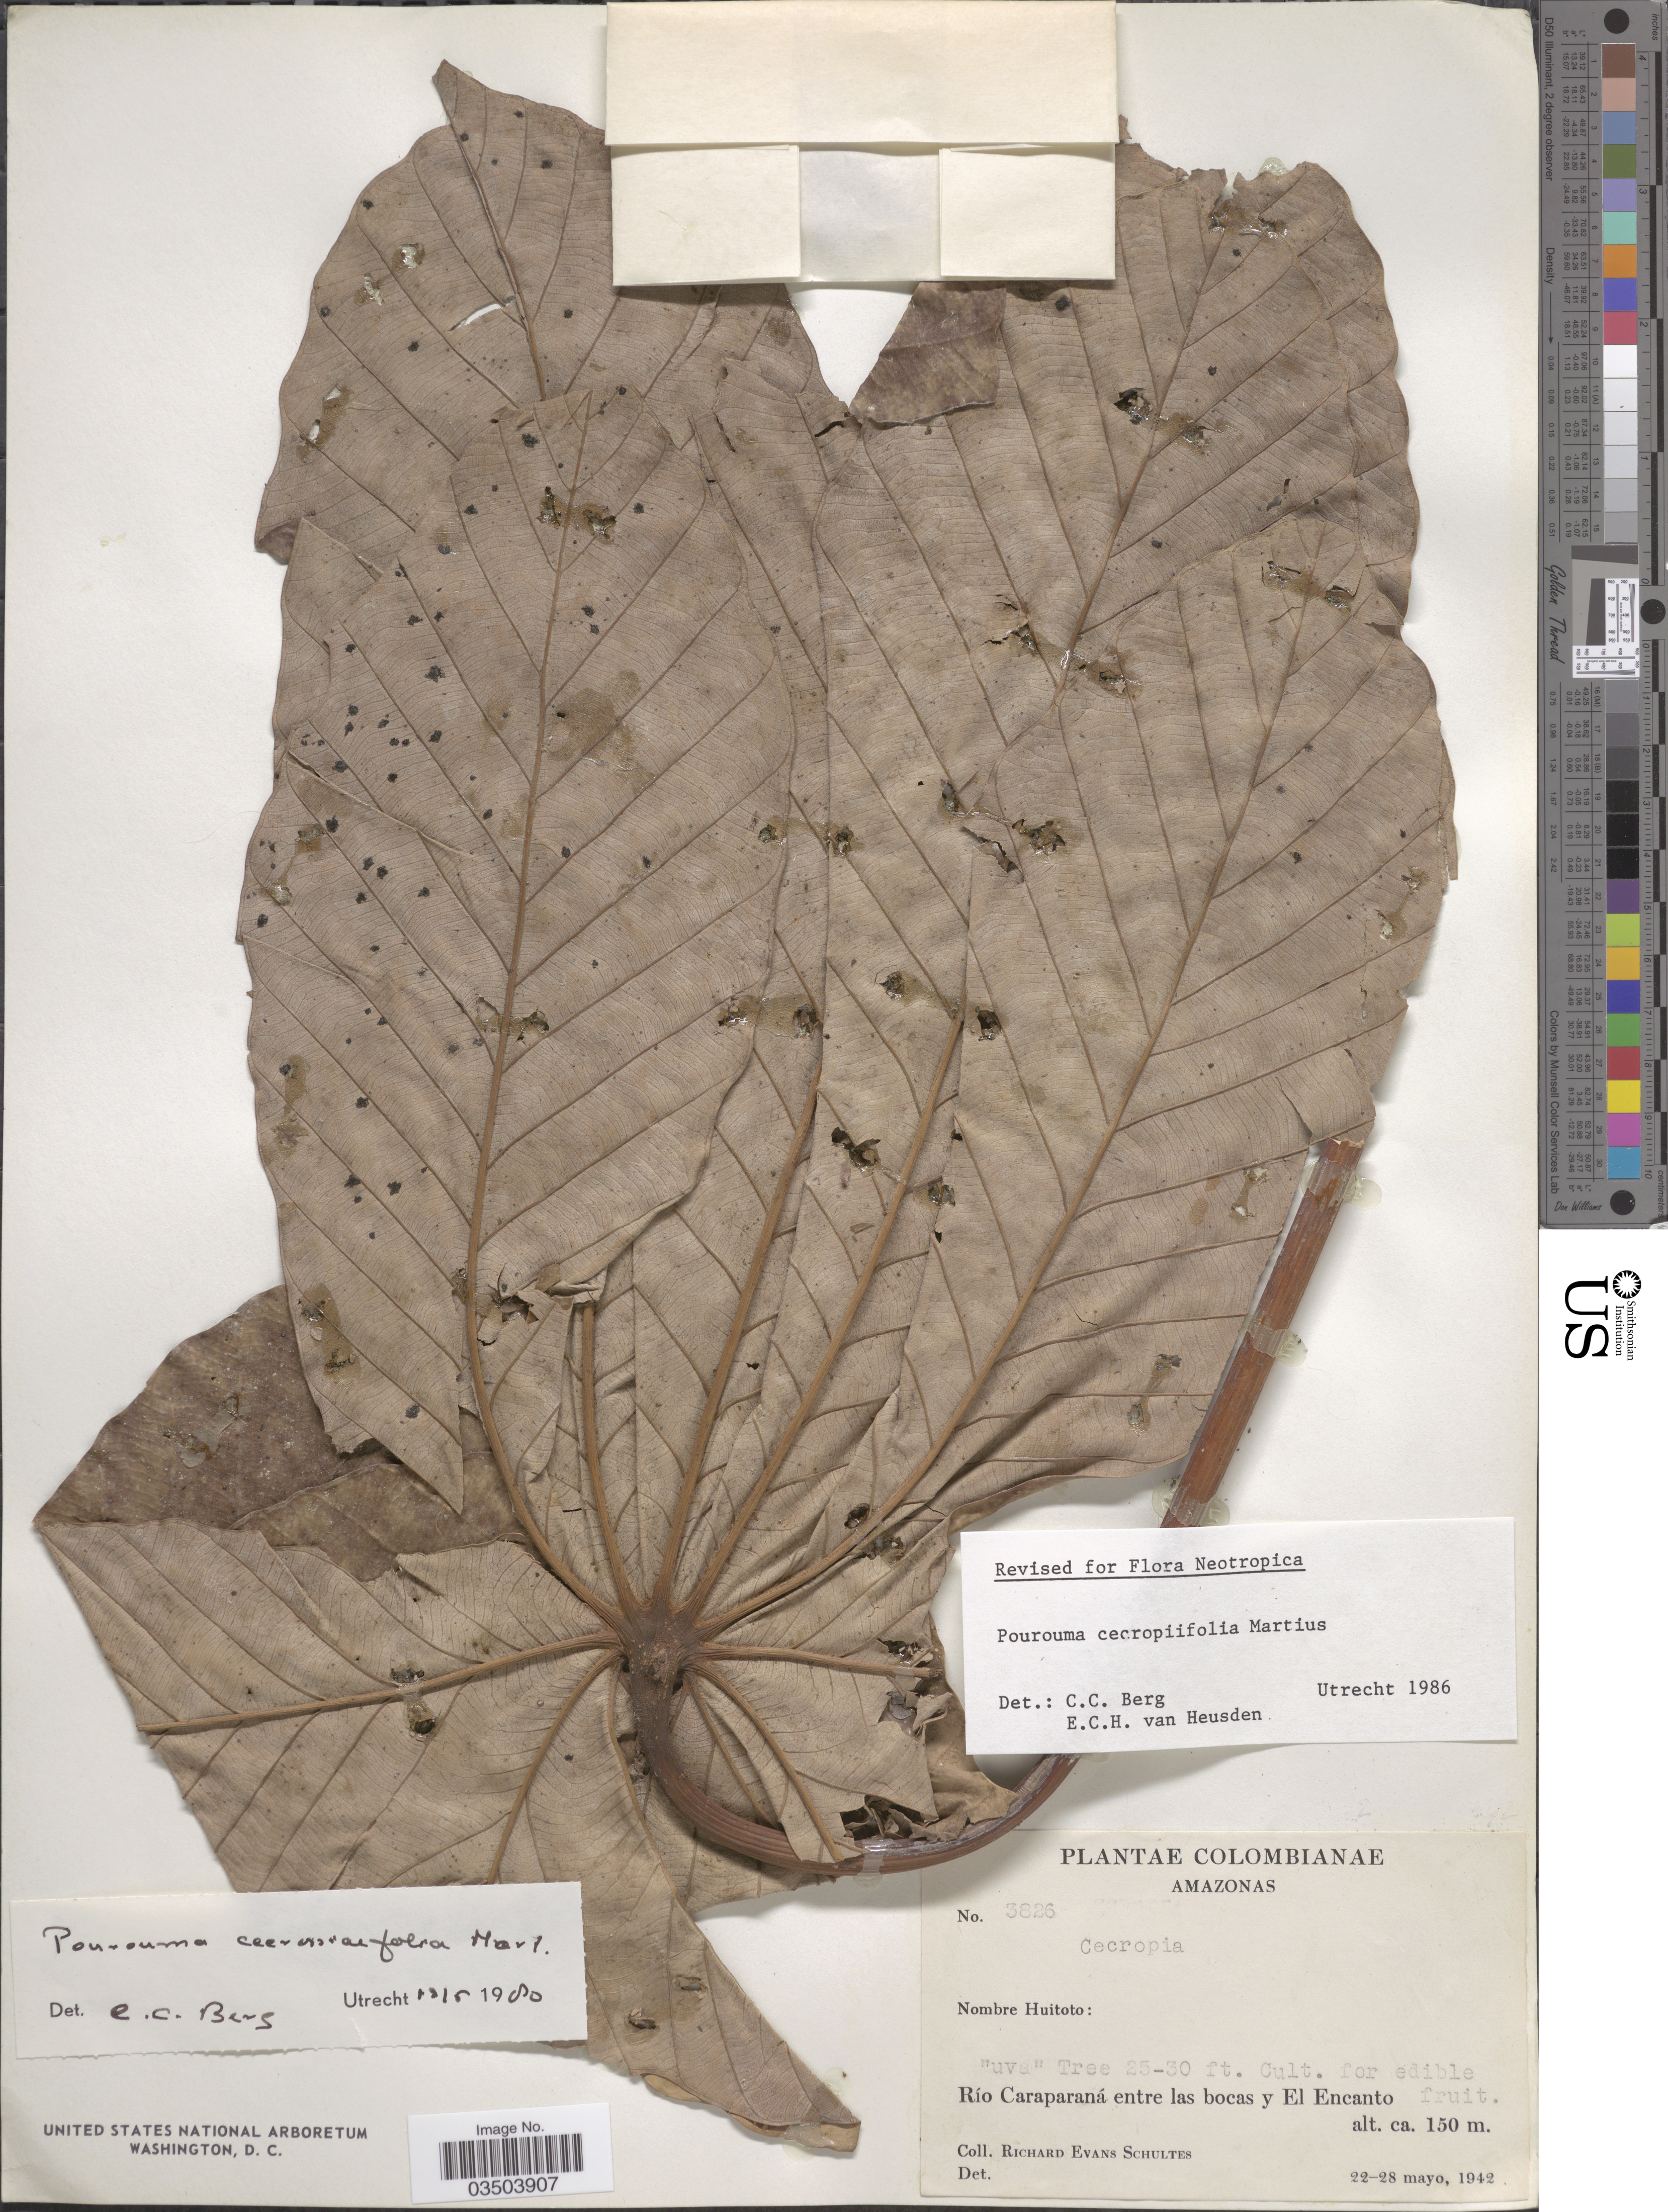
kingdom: Plantae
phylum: Tracheophyta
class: Magnoliopsida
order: Rosales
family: Urticaceae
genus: Pourouma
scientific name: Pourouma cecropiifolia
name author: Mart.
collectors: R. E. Schultes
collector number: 3826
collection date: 1942-05-22/1942-05-28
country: Colombia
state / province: Amazônas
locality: Río Caraparaná entre las bocas y El Encanto.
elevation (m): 150